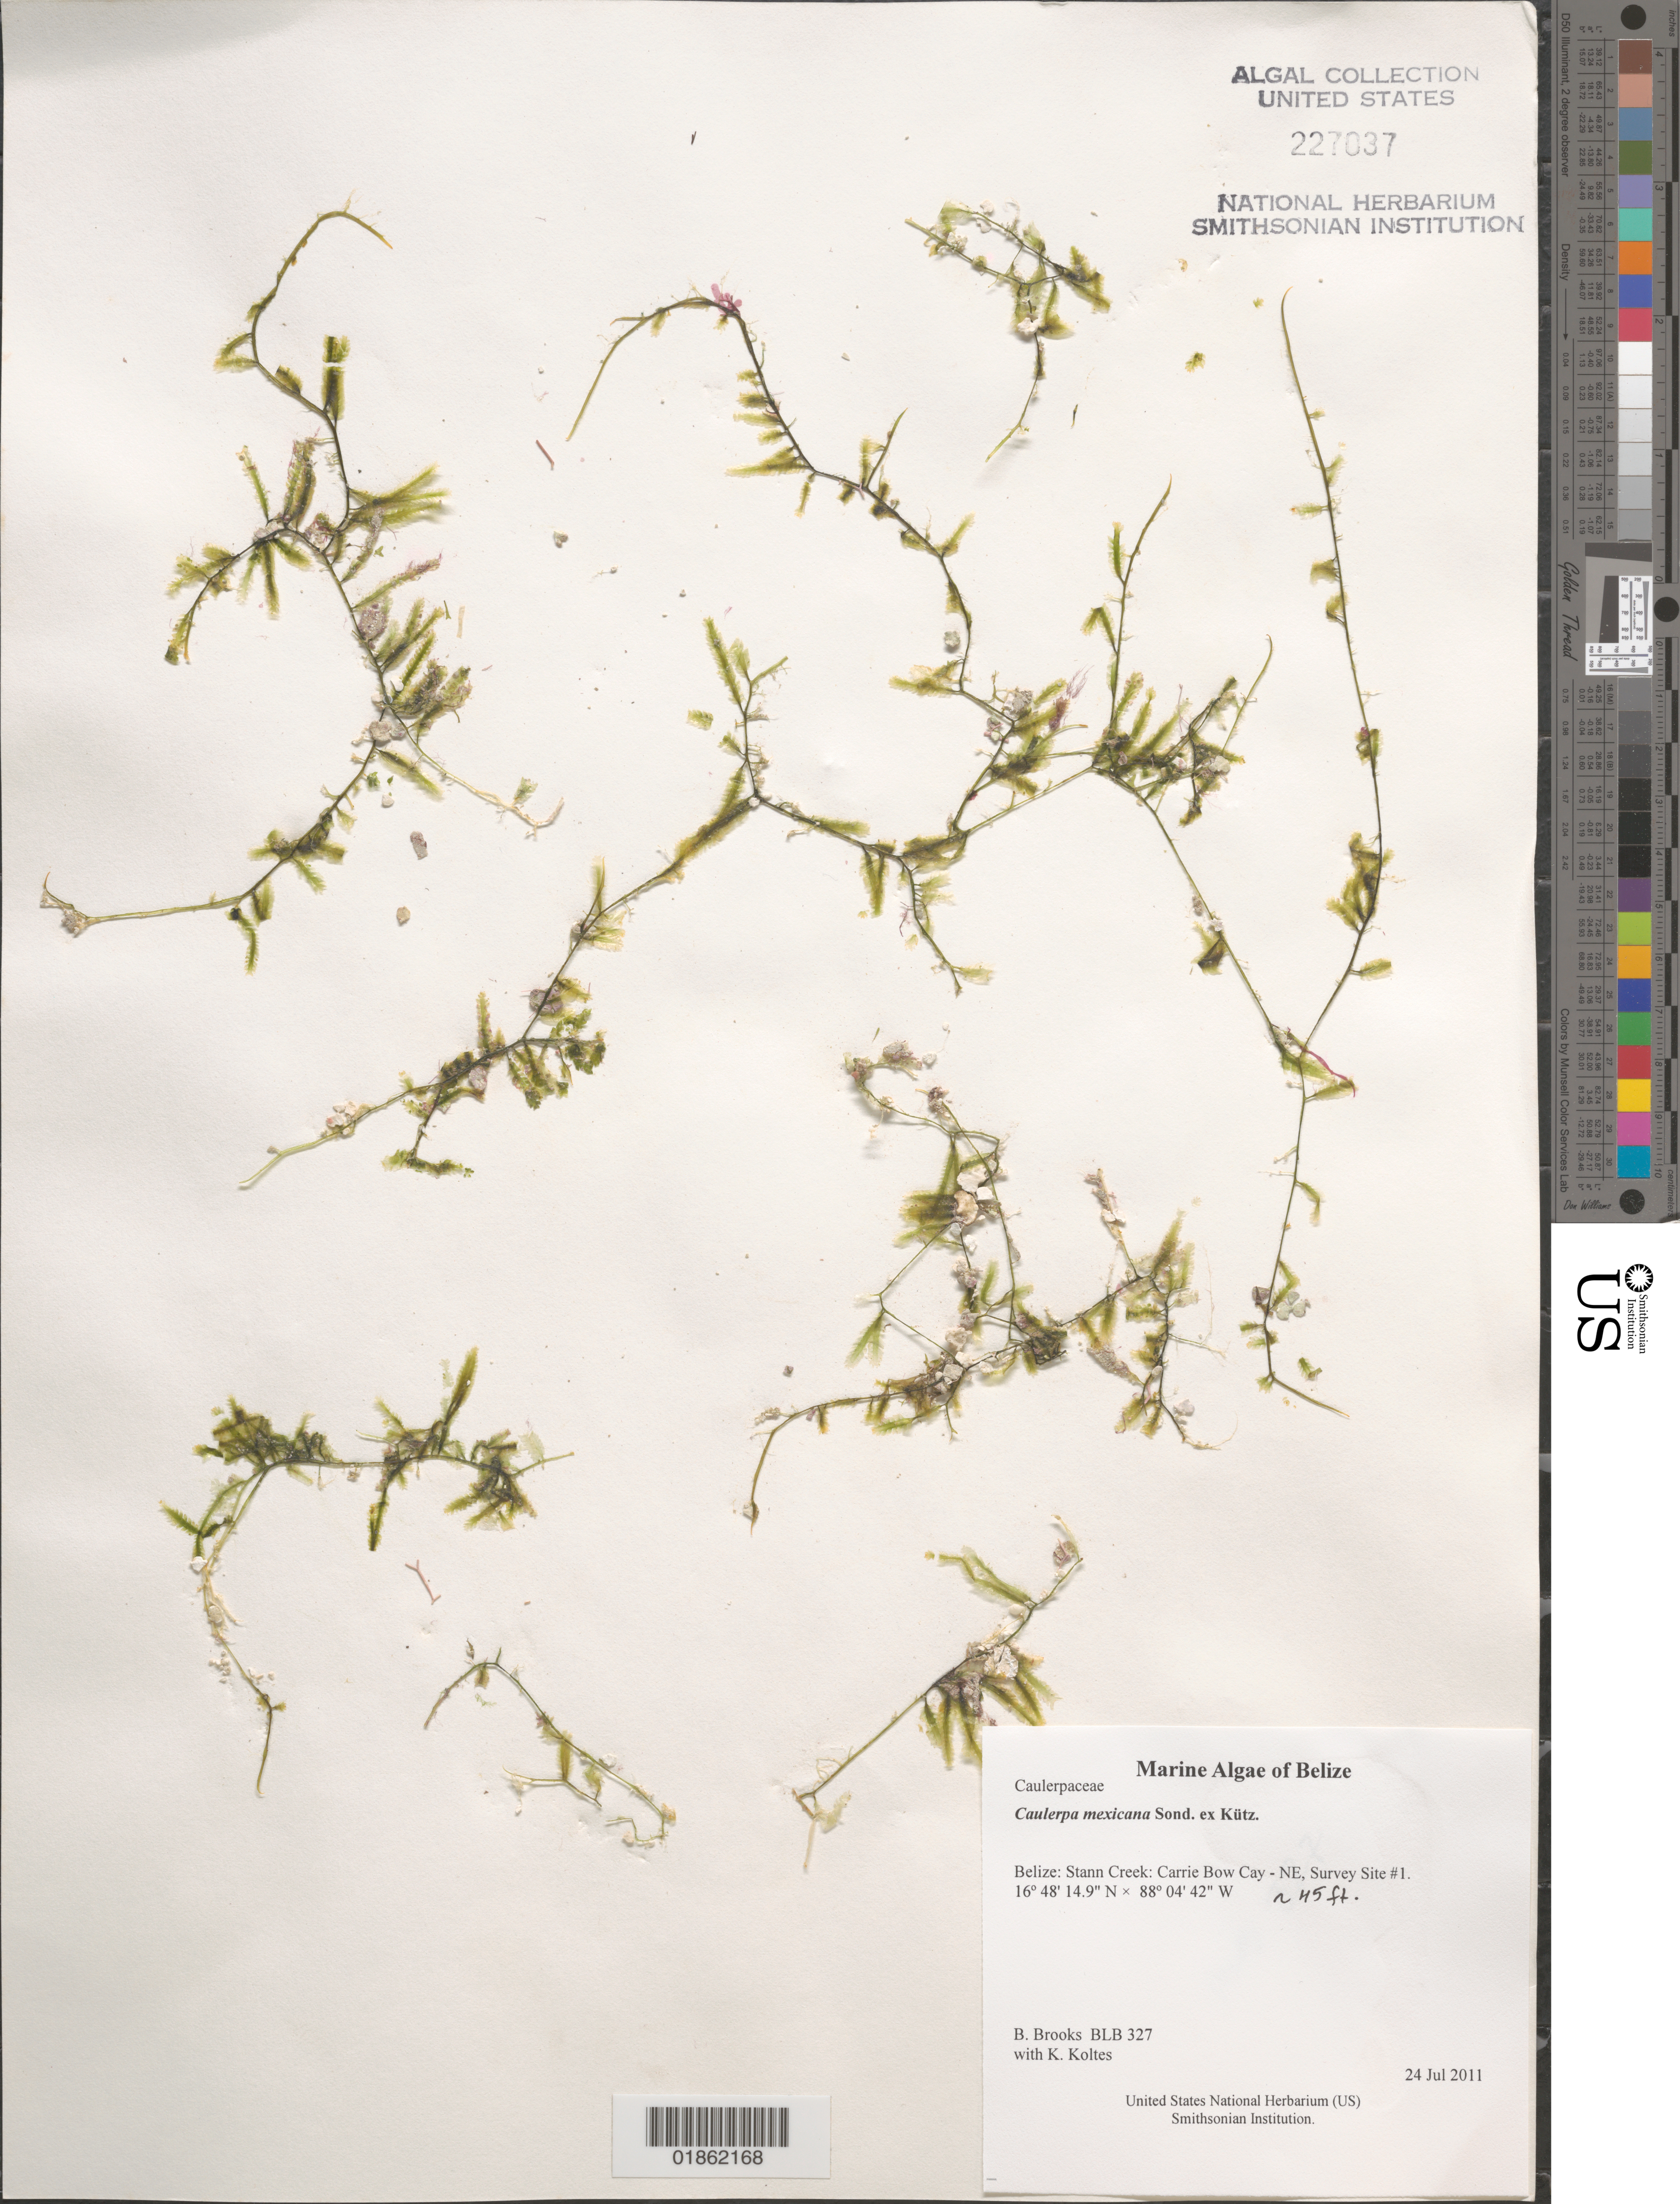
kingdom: Plantae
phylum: Chlorophyta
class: Ulvophyceae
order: Bryopsidales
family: Caulerpaceae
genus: Caulerpa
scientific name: Caulerpa mexicana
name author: Sond. ex Kütz.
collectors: B. Brooks & K. Koltes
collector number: BLB 327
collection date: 2011-07-24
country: Belize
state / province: Stann Creek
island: Carrie Bow Cay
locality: Carrie Bow Cay - NE, Survey Site #1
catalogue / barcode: US 227037